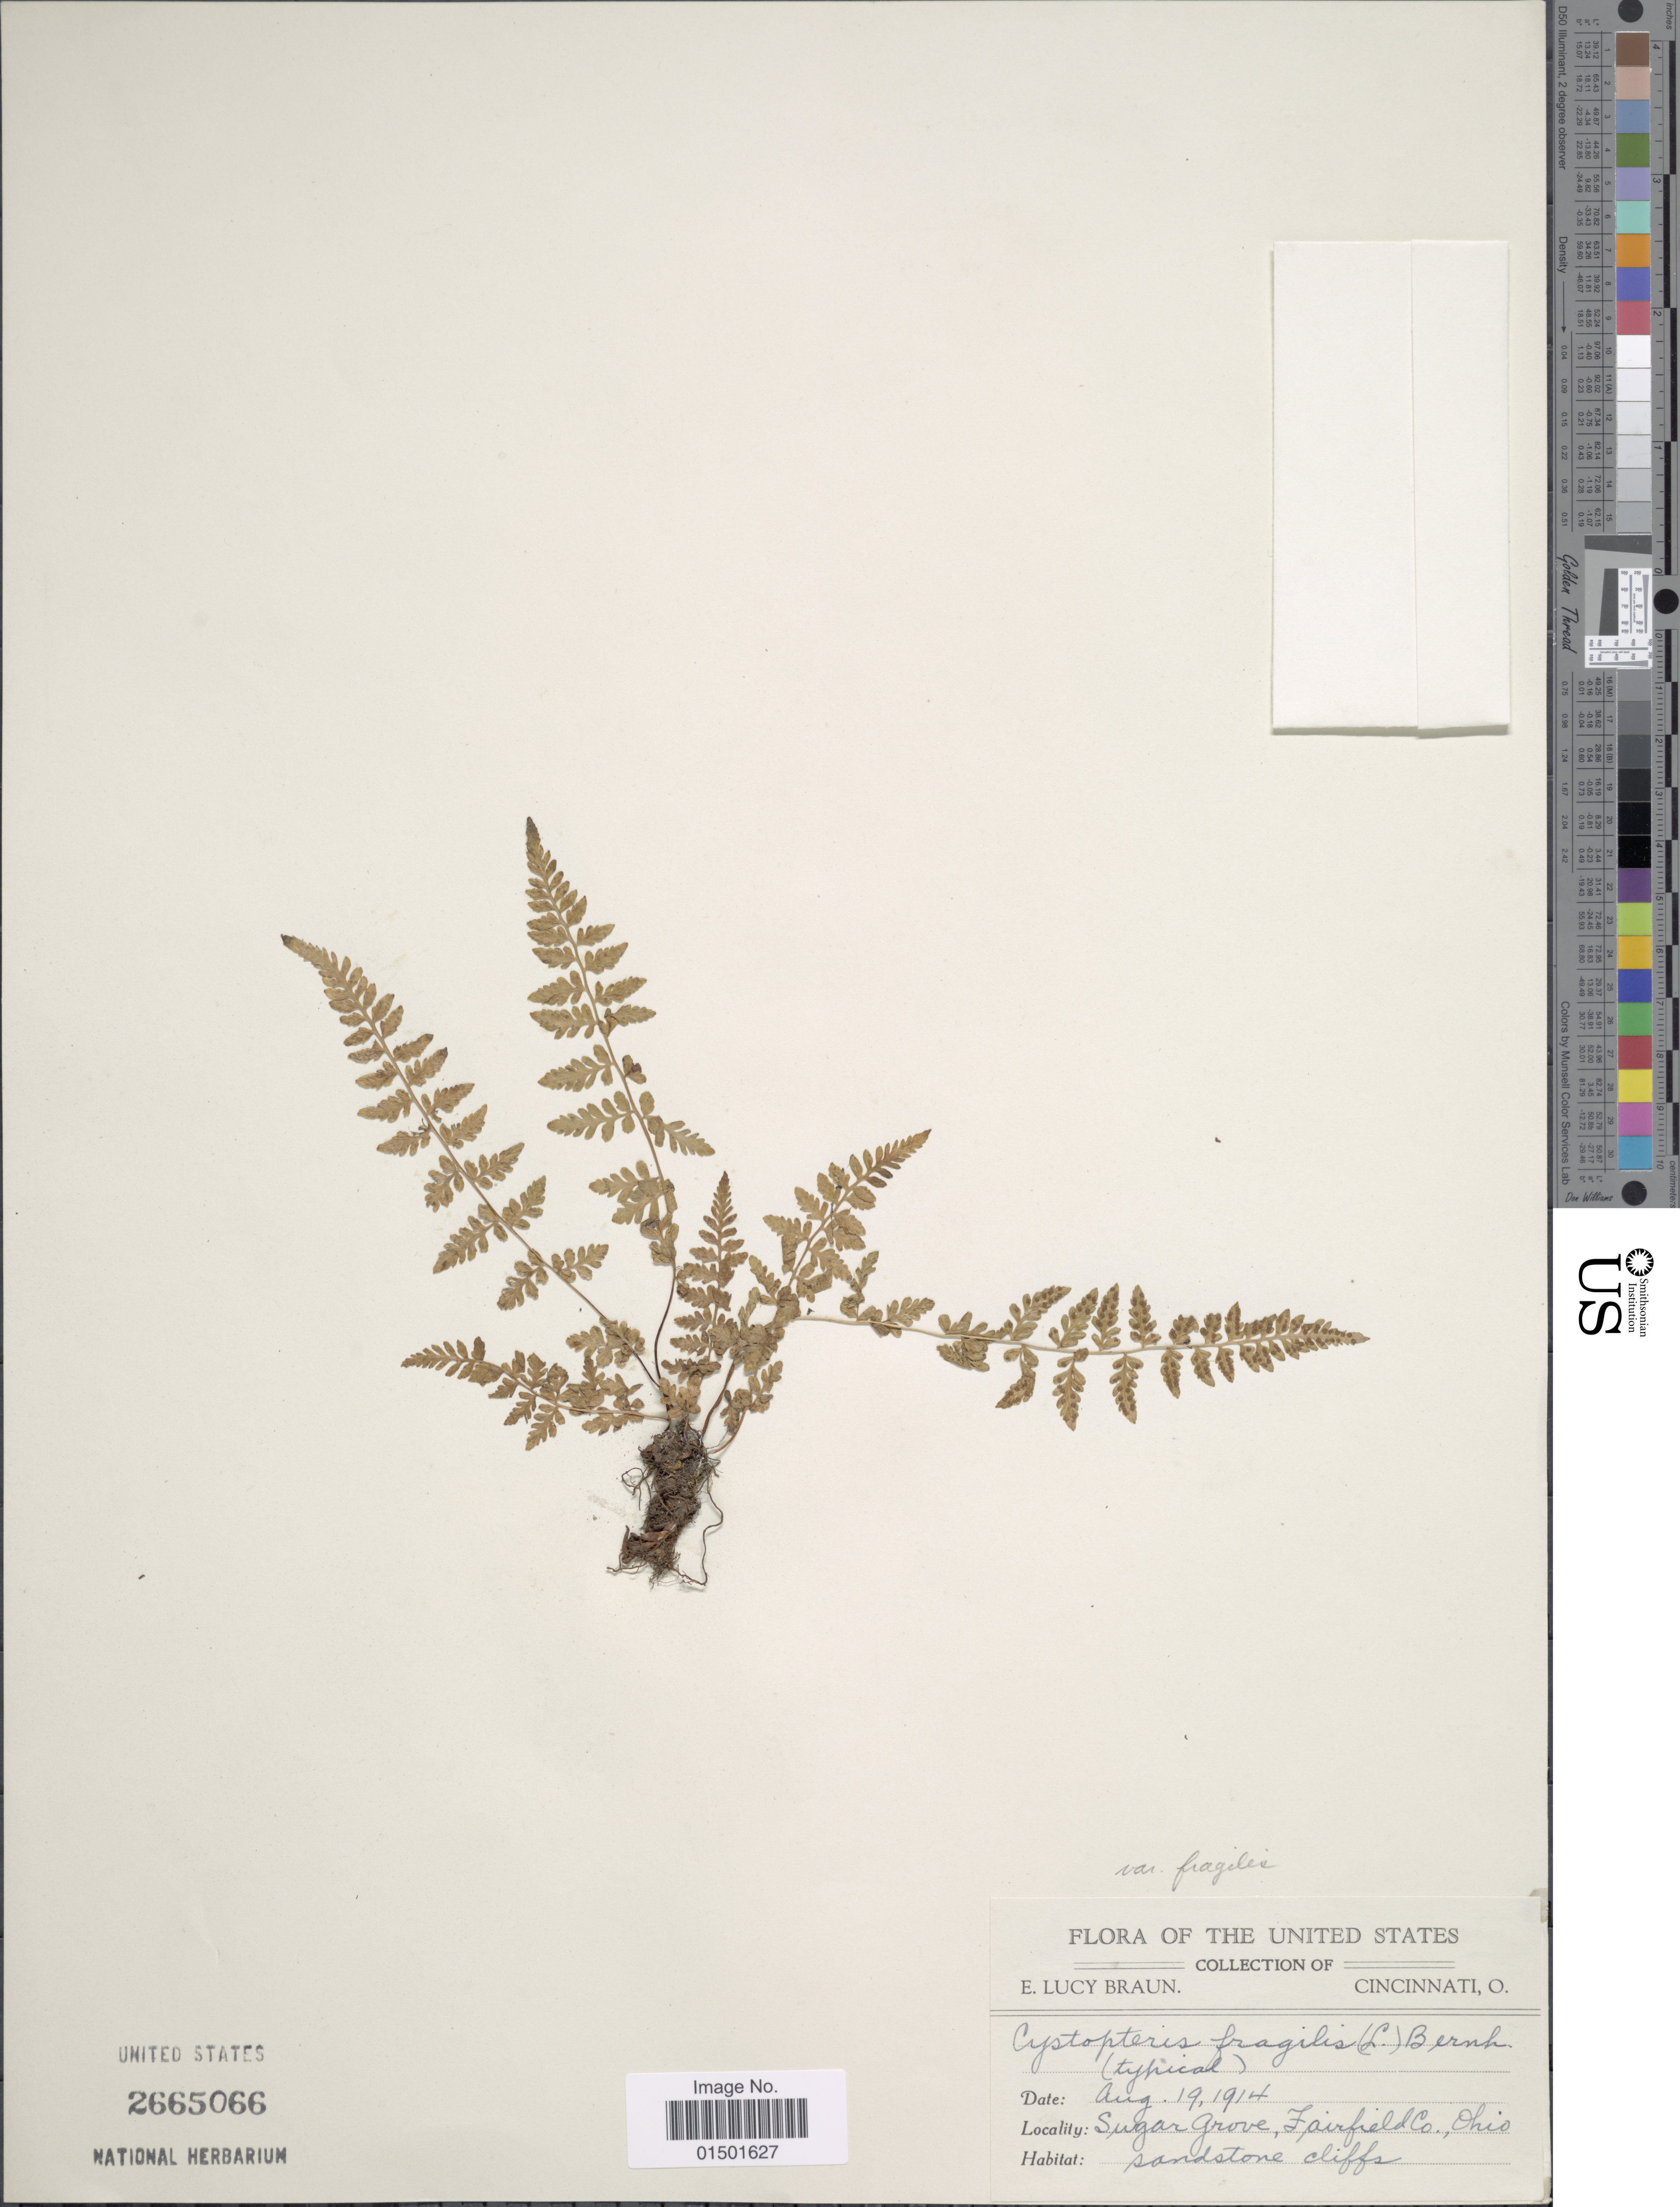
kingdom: Plantae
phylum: Tracheophyta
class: Polypodiopsida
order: Polypodiales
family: Cystopteridaceae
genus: Cystopteris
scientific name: Cystopteris fragilis var. fragilis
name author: (L.) Bernh.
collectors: E. L. Braun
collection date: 1914-08-19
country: United States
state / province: Ohio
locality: Cincinnati, O. Sugar Grove, Fairfield Co.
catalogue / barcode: US 2665066